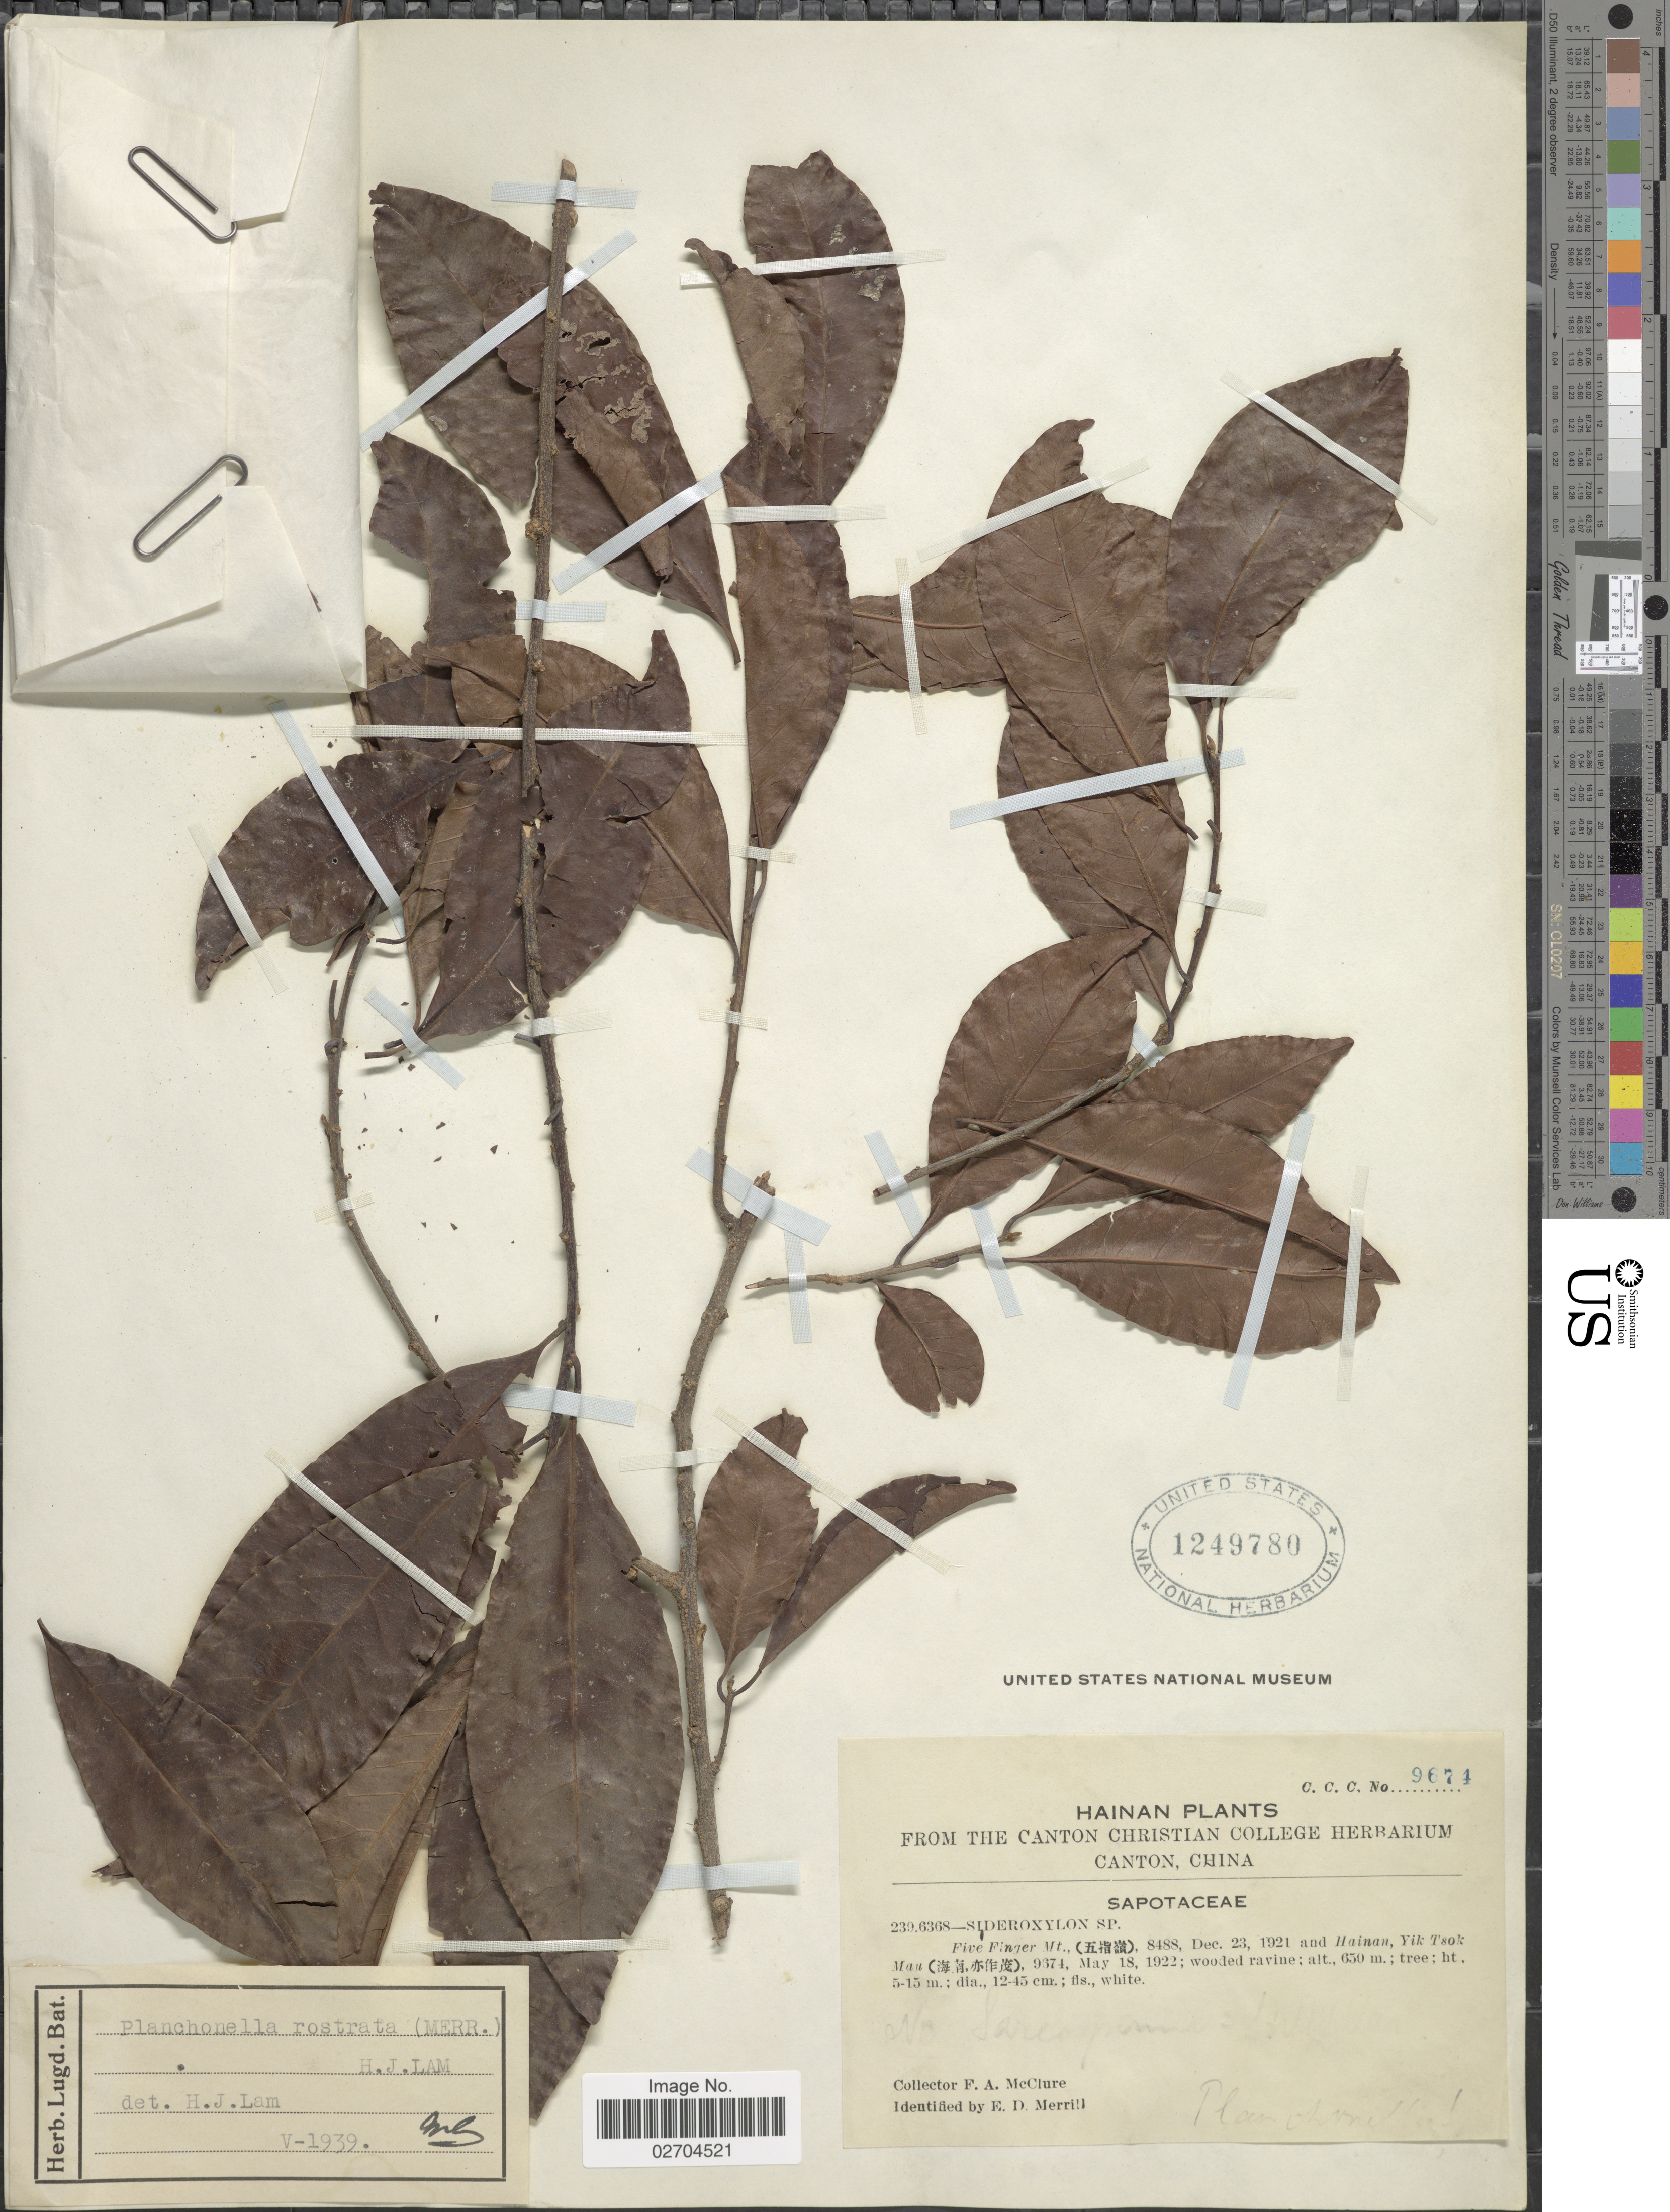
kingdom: Plantae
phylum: Tracheophyta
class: Magnoliopsida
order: Ericales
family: Sapotaceae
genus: Planchonella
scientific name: Planchonella rostrata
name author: (Merr.) H.J. Lam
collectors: F. A. McClure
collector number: CCC9674/8488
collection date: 1921-12-23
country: China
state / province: Hainan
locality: Hainan, Five Finger Mt.,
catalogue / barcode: US 1249780-2